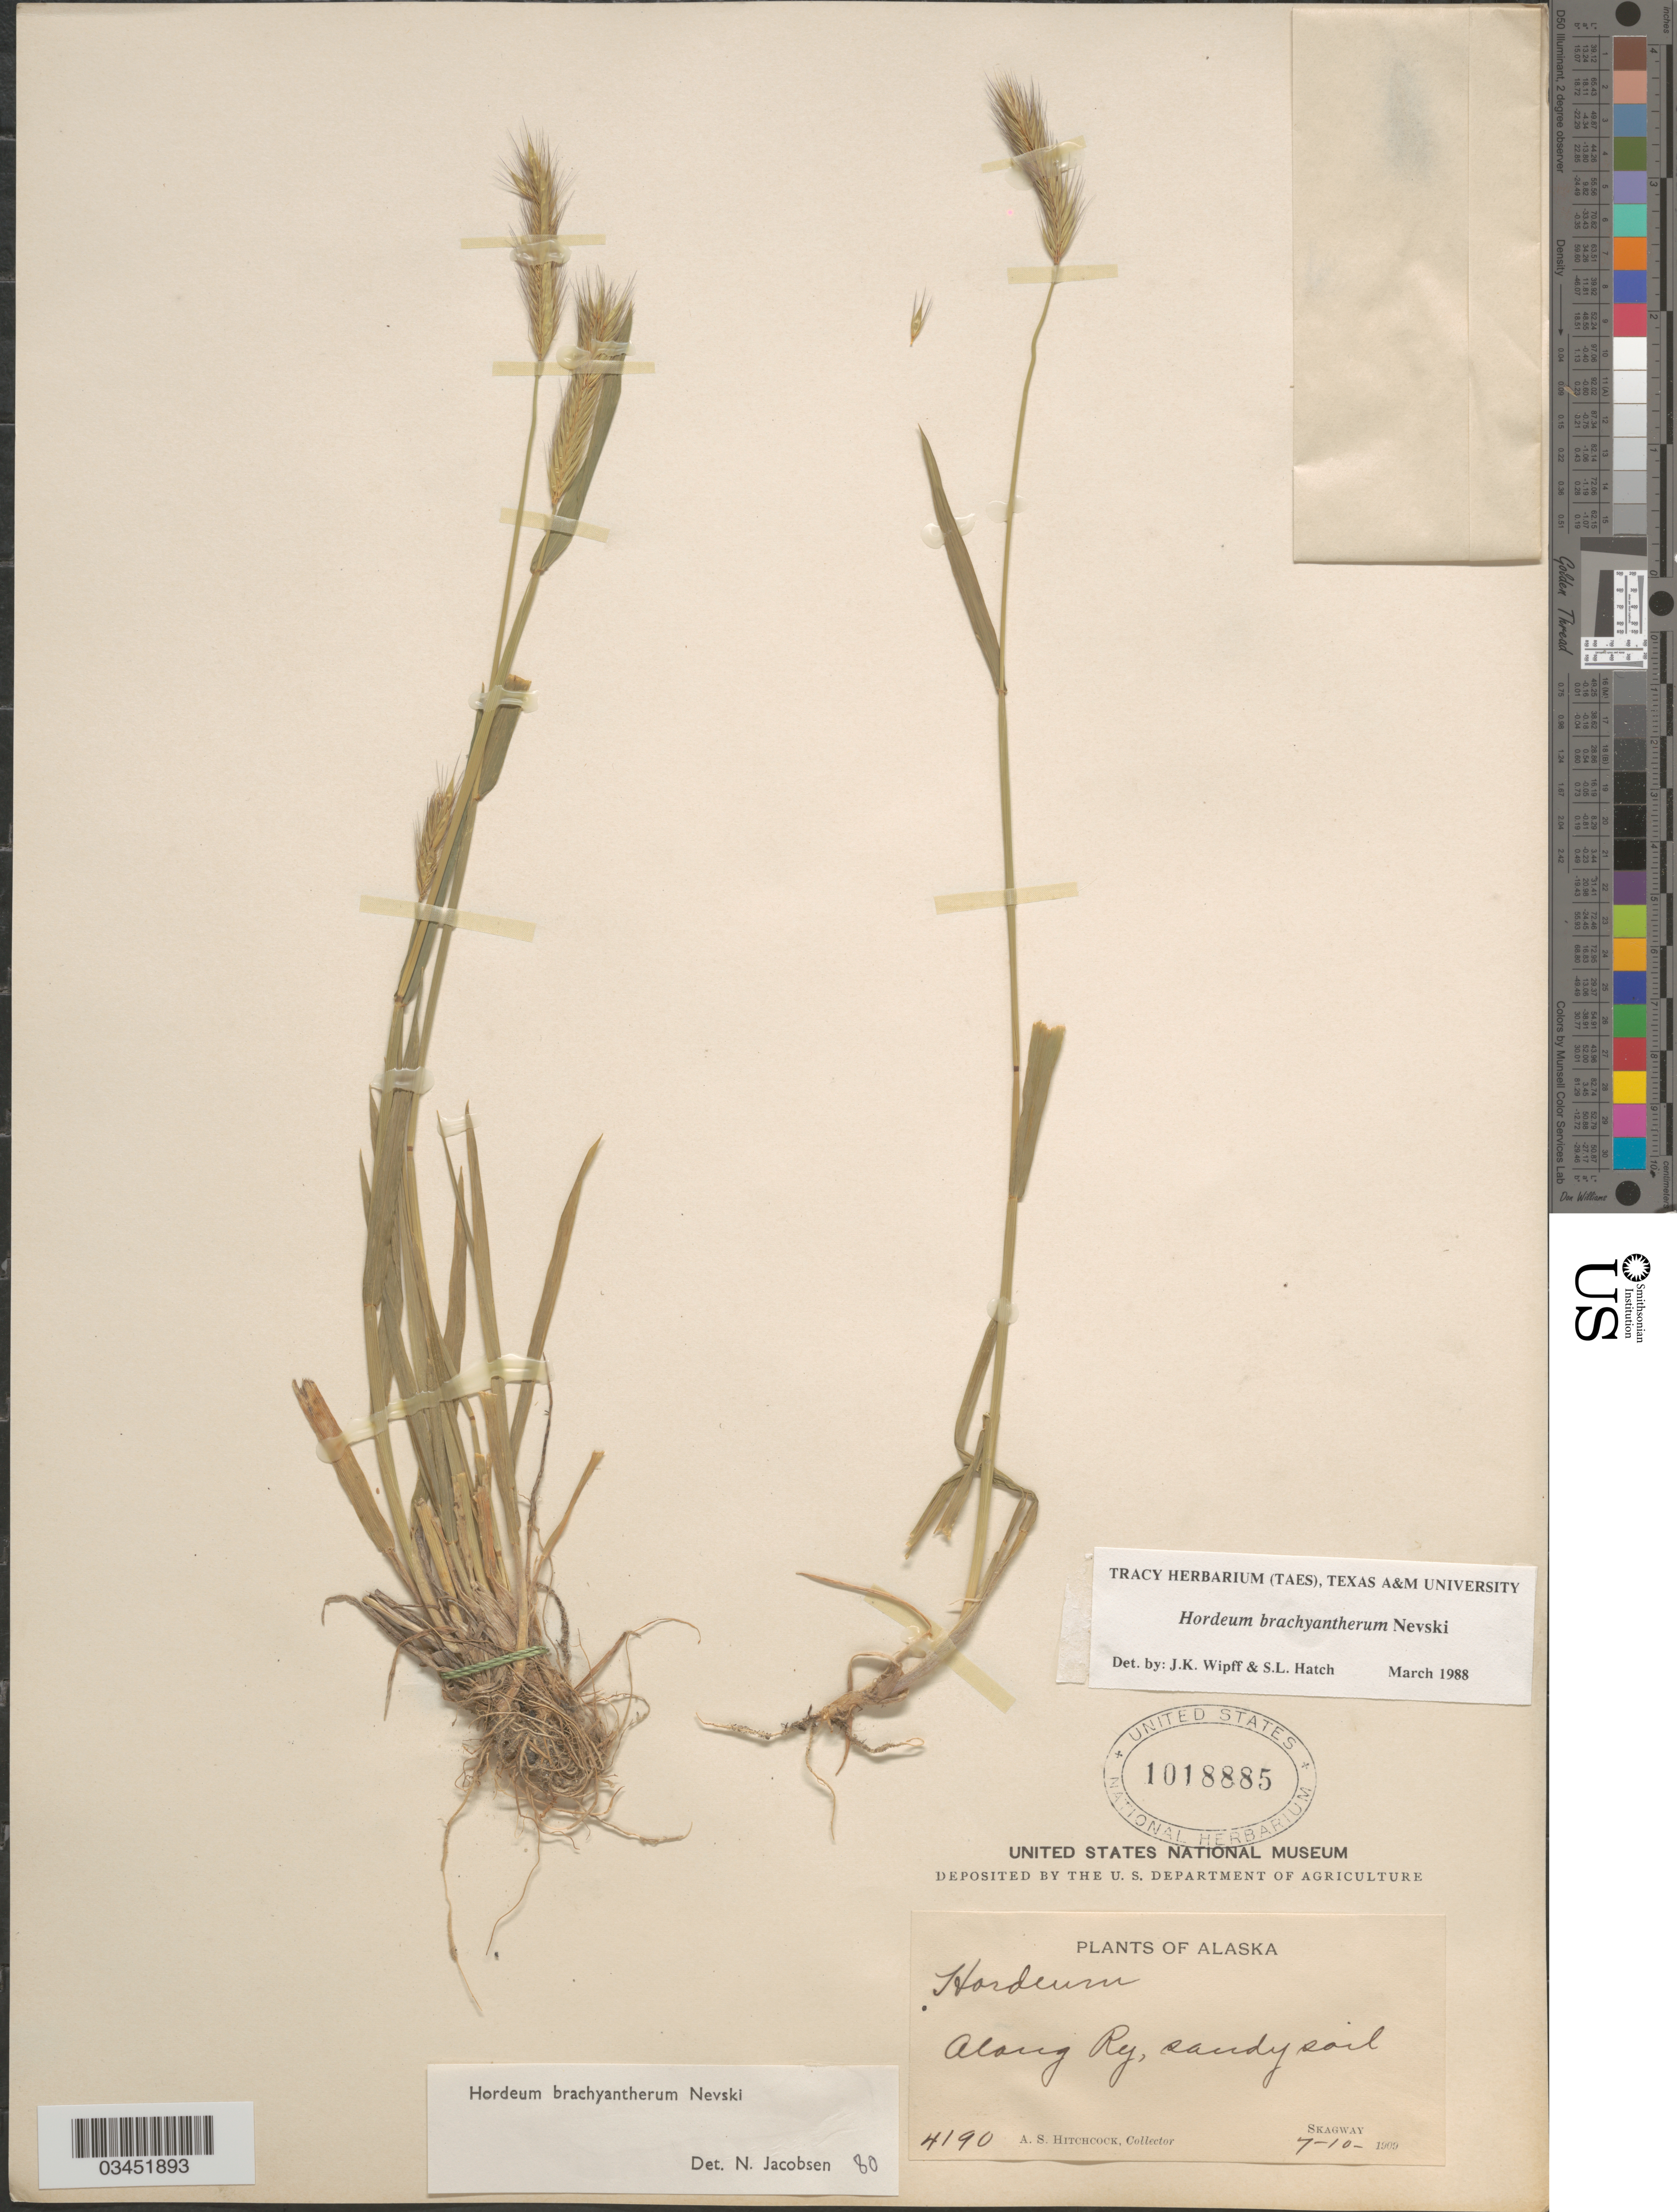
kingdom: Plantae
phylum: Tracheophyta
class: Liliopsida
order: Poales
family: Poaceae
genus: Hordeum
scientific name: Hordeum brachyantherum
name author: Nevski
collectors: A. S. Hitchcock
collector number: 4190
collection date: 1909-07-10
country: United States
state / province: Alaska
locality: Along Ry, sandy soil. Skagway.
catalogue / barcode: US 1018885